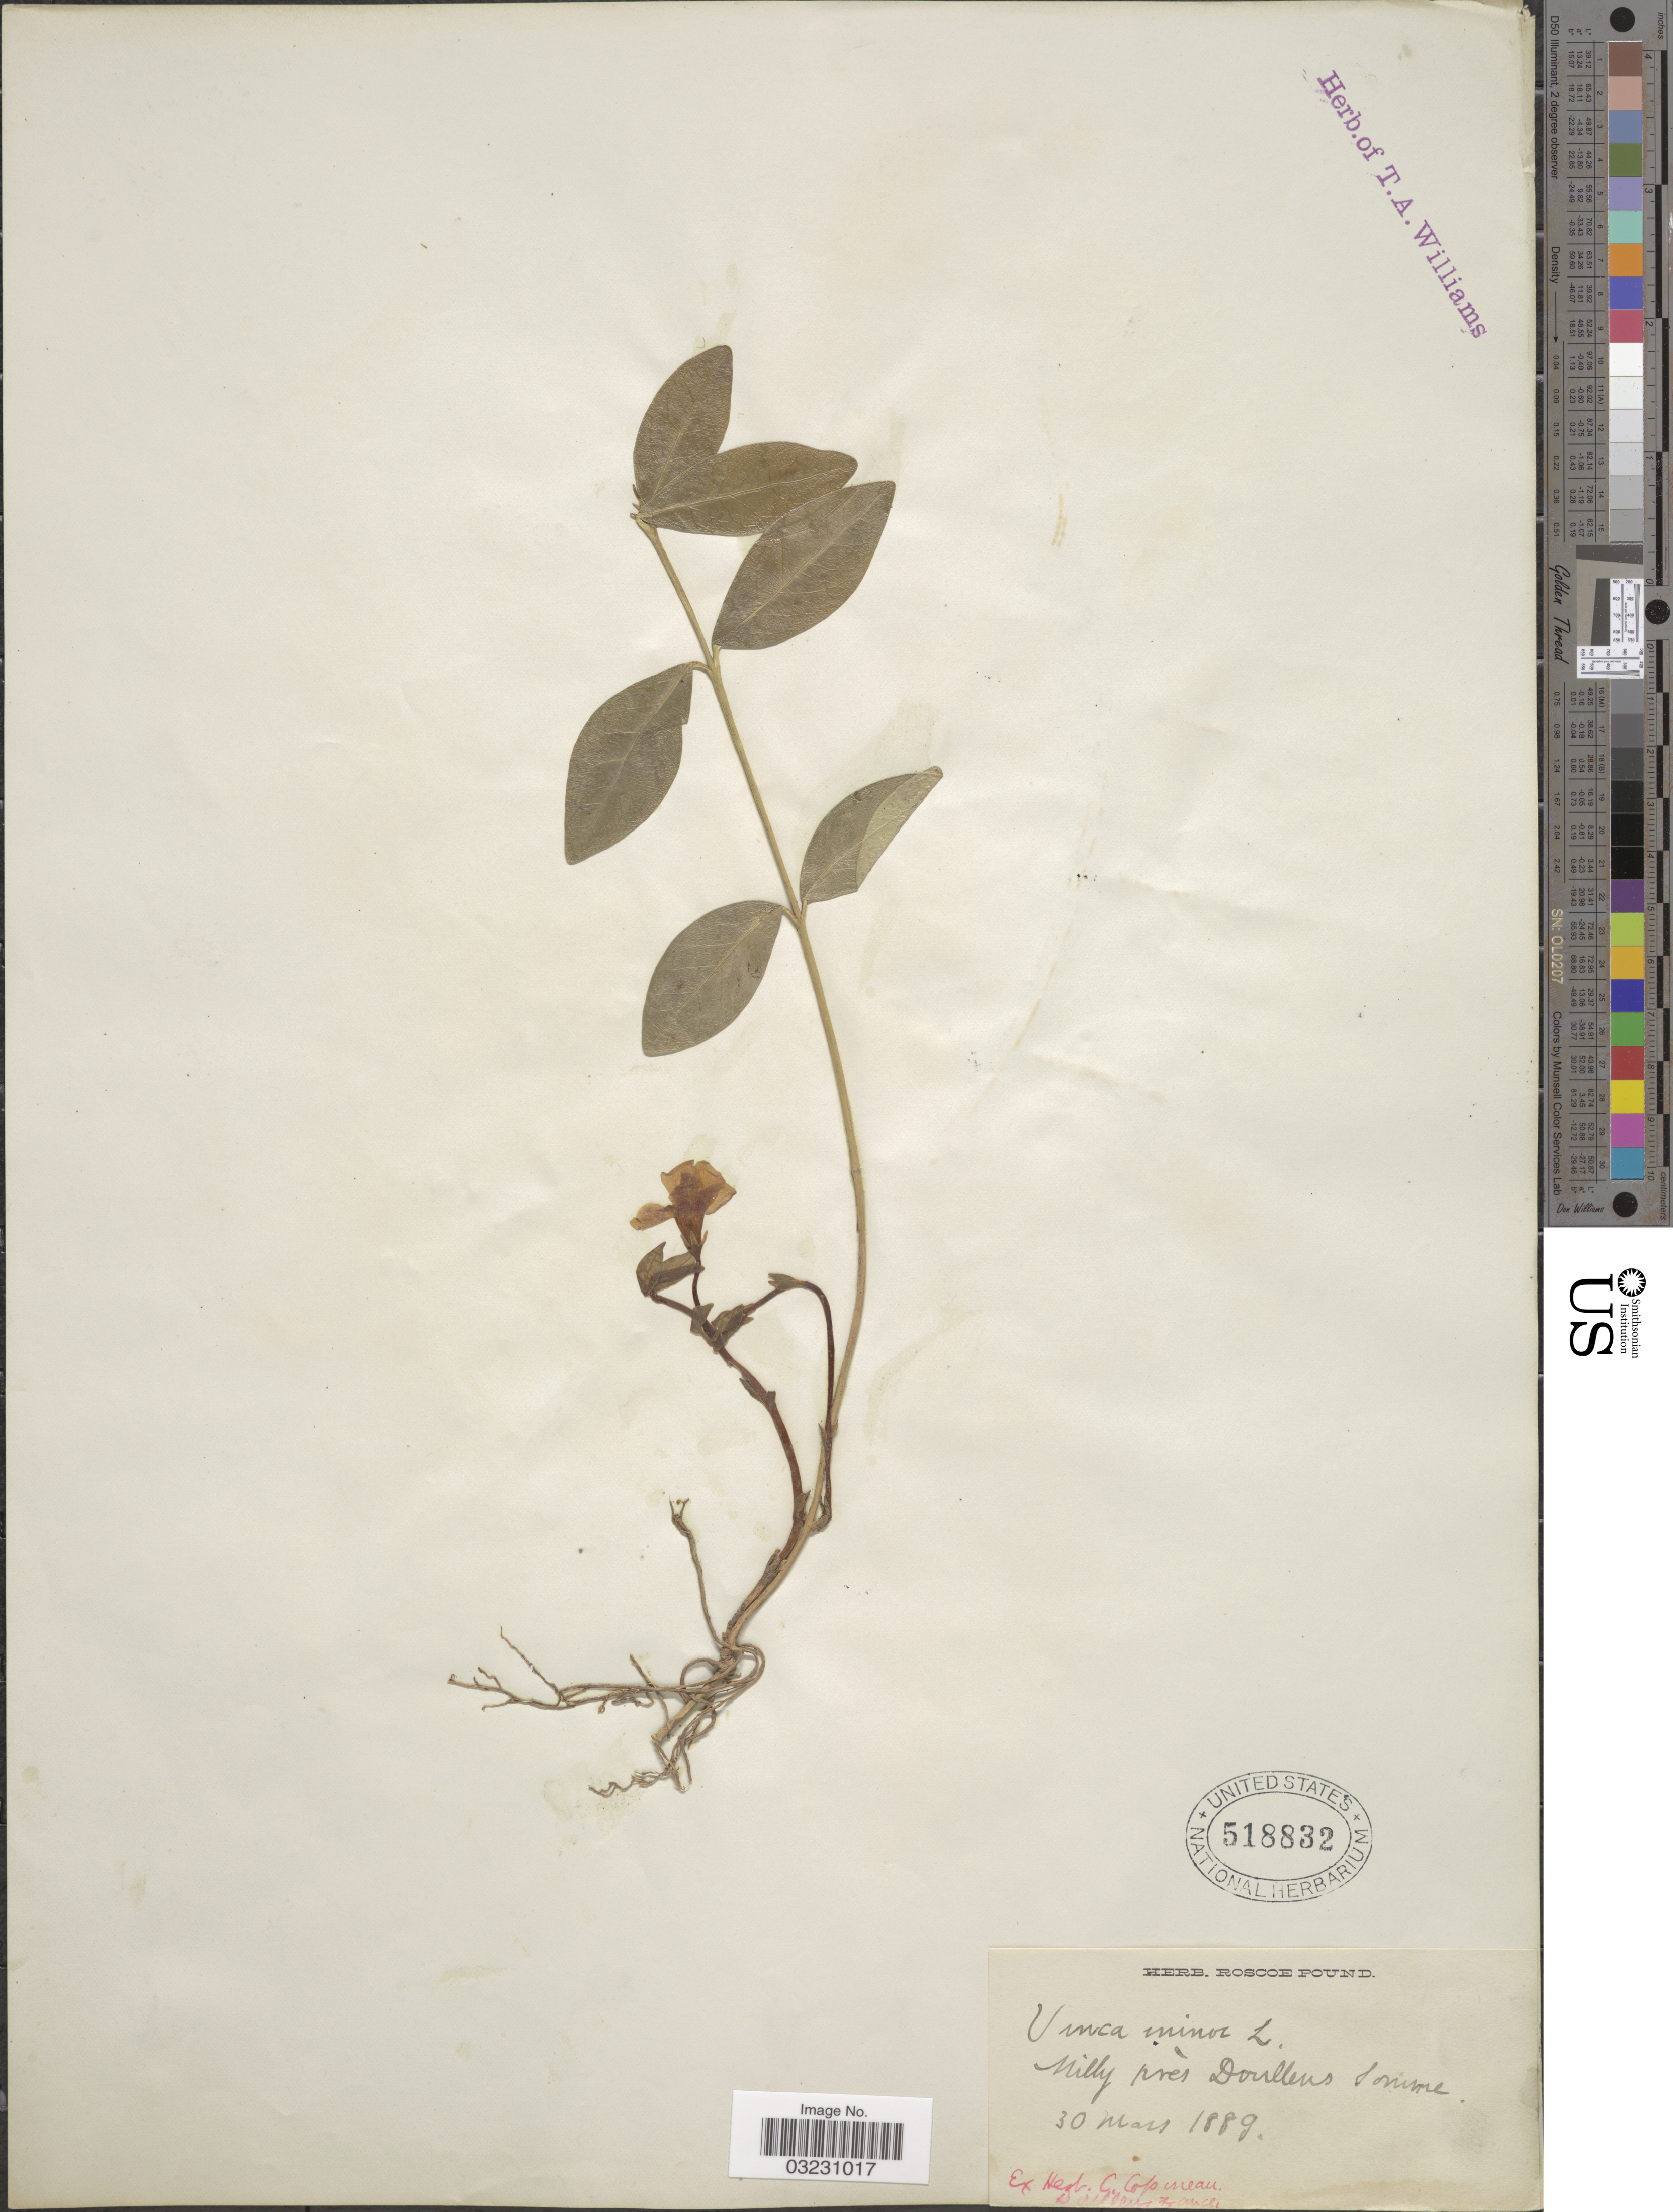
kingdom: Plantae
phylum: Tracheophyta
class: Magnoliopsida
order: Gentianales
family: Apocynaceae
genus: Vinca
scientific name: Vinca minor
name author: L.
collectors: ex herb. Roscoe Pound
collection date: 1889-03-30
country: France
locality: Hilly prés Doullens Somme.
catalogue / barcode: US 518832